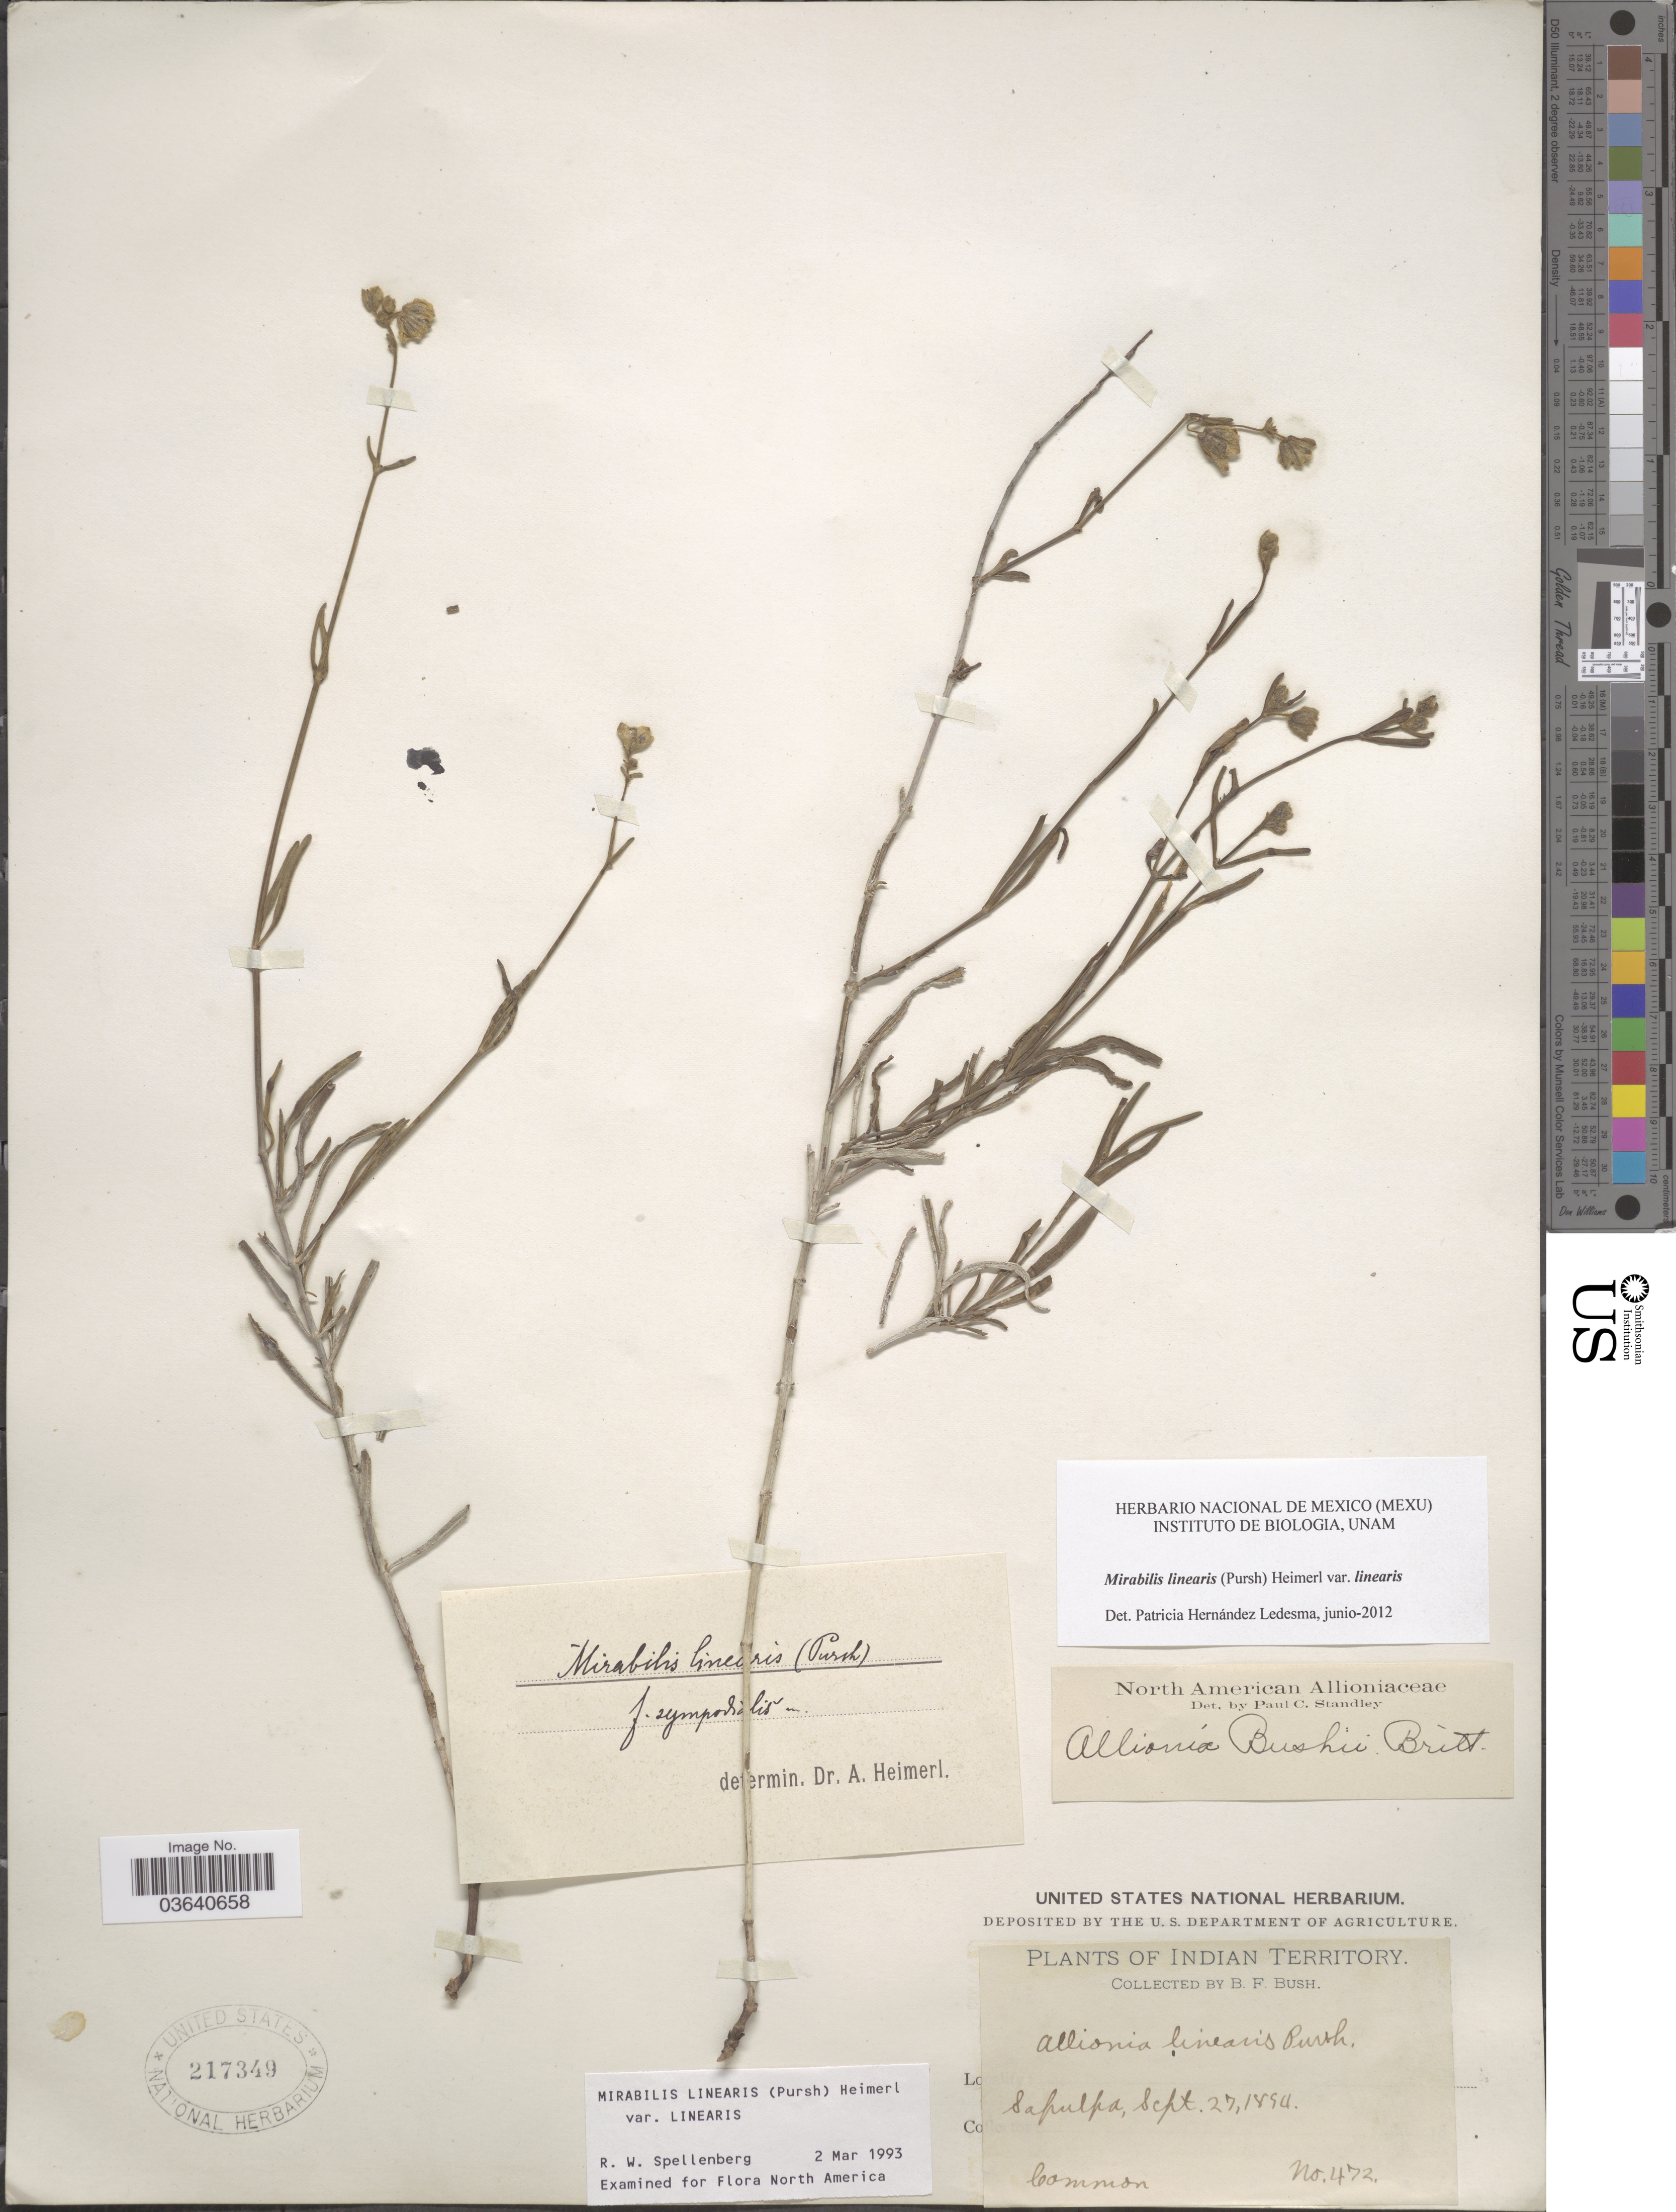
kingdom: Plantae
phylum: Tracheophyta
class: Magnoliopsida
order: Caryophyllales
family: Nyctaginaceae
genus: Mirabilis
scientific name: Mirabilis linearis var. linearis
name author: (Pursh) Heimerl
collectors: B. F. Bush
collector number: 472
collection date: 1894-09-27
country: United States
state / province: Oklahoma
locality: Indian Territory. Sapulpa.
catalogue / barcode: US 217349